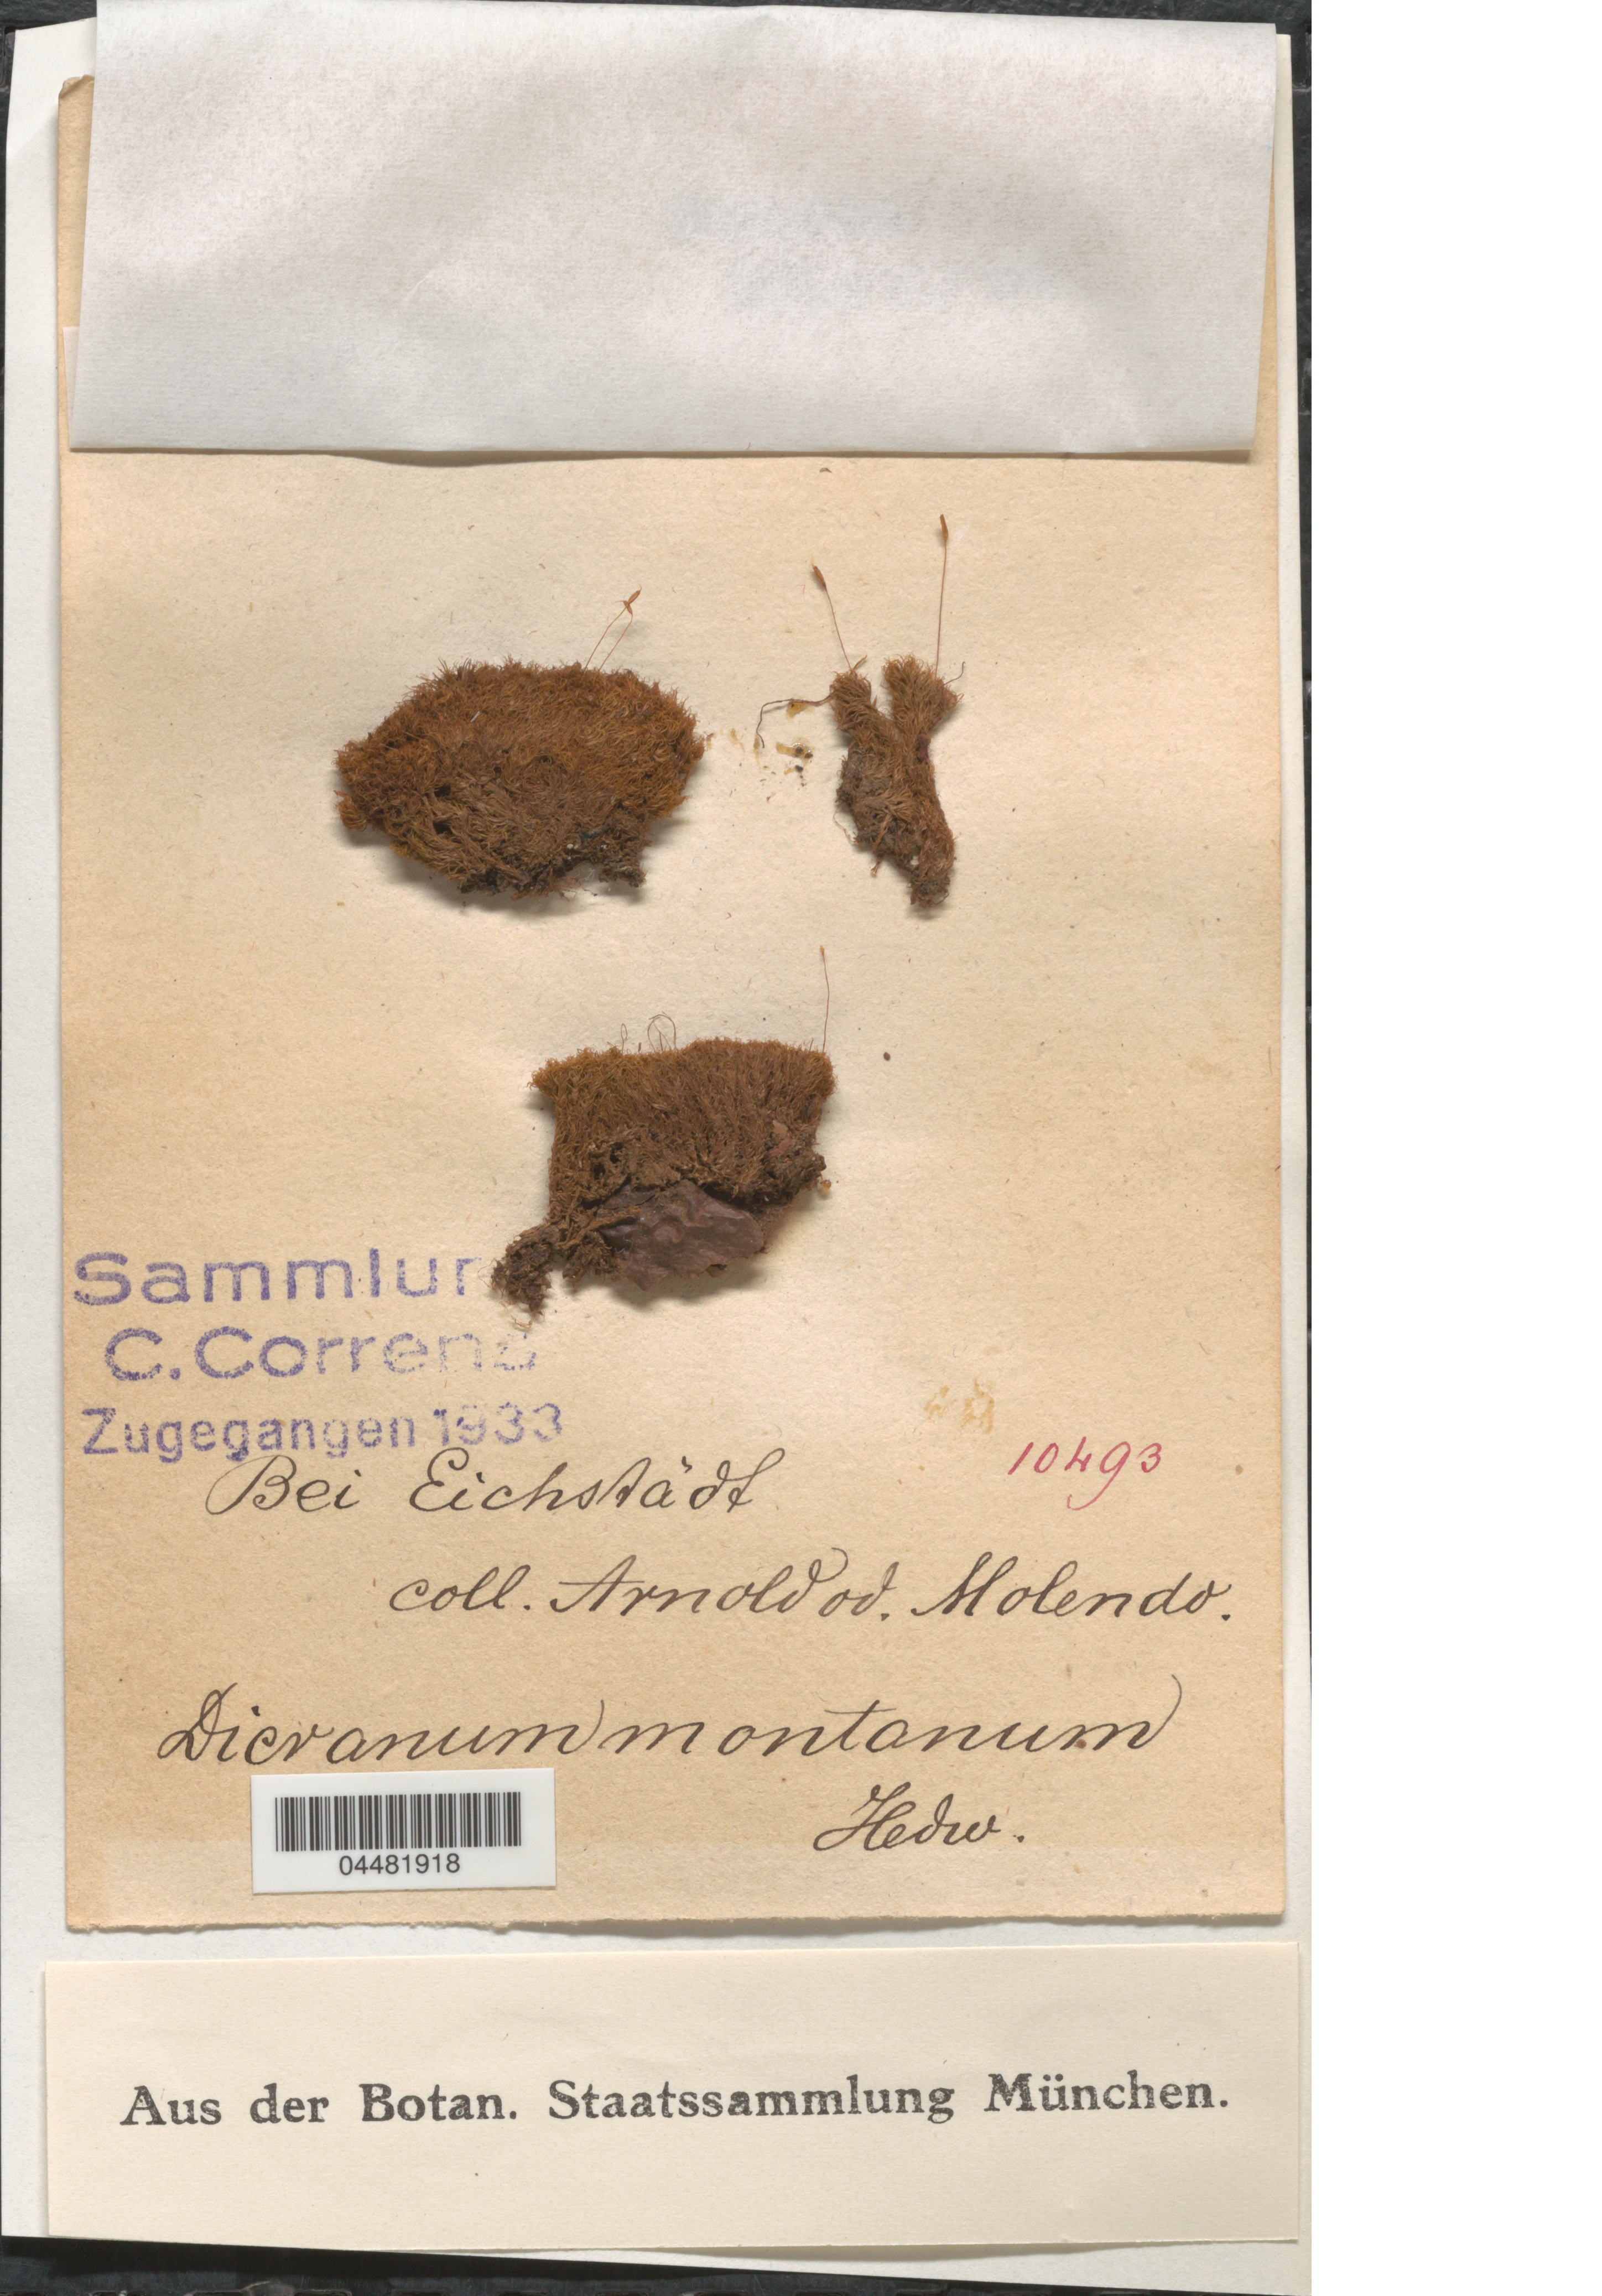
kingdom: Plantae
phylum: Bryophyta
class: Bryopsida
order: Dicranales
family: Dicranaceae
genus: Dicranum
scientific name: Dicranum montanum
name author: Hedw.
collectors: A. Molendo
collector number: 10493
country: Germany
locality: Bei Eichstadt.